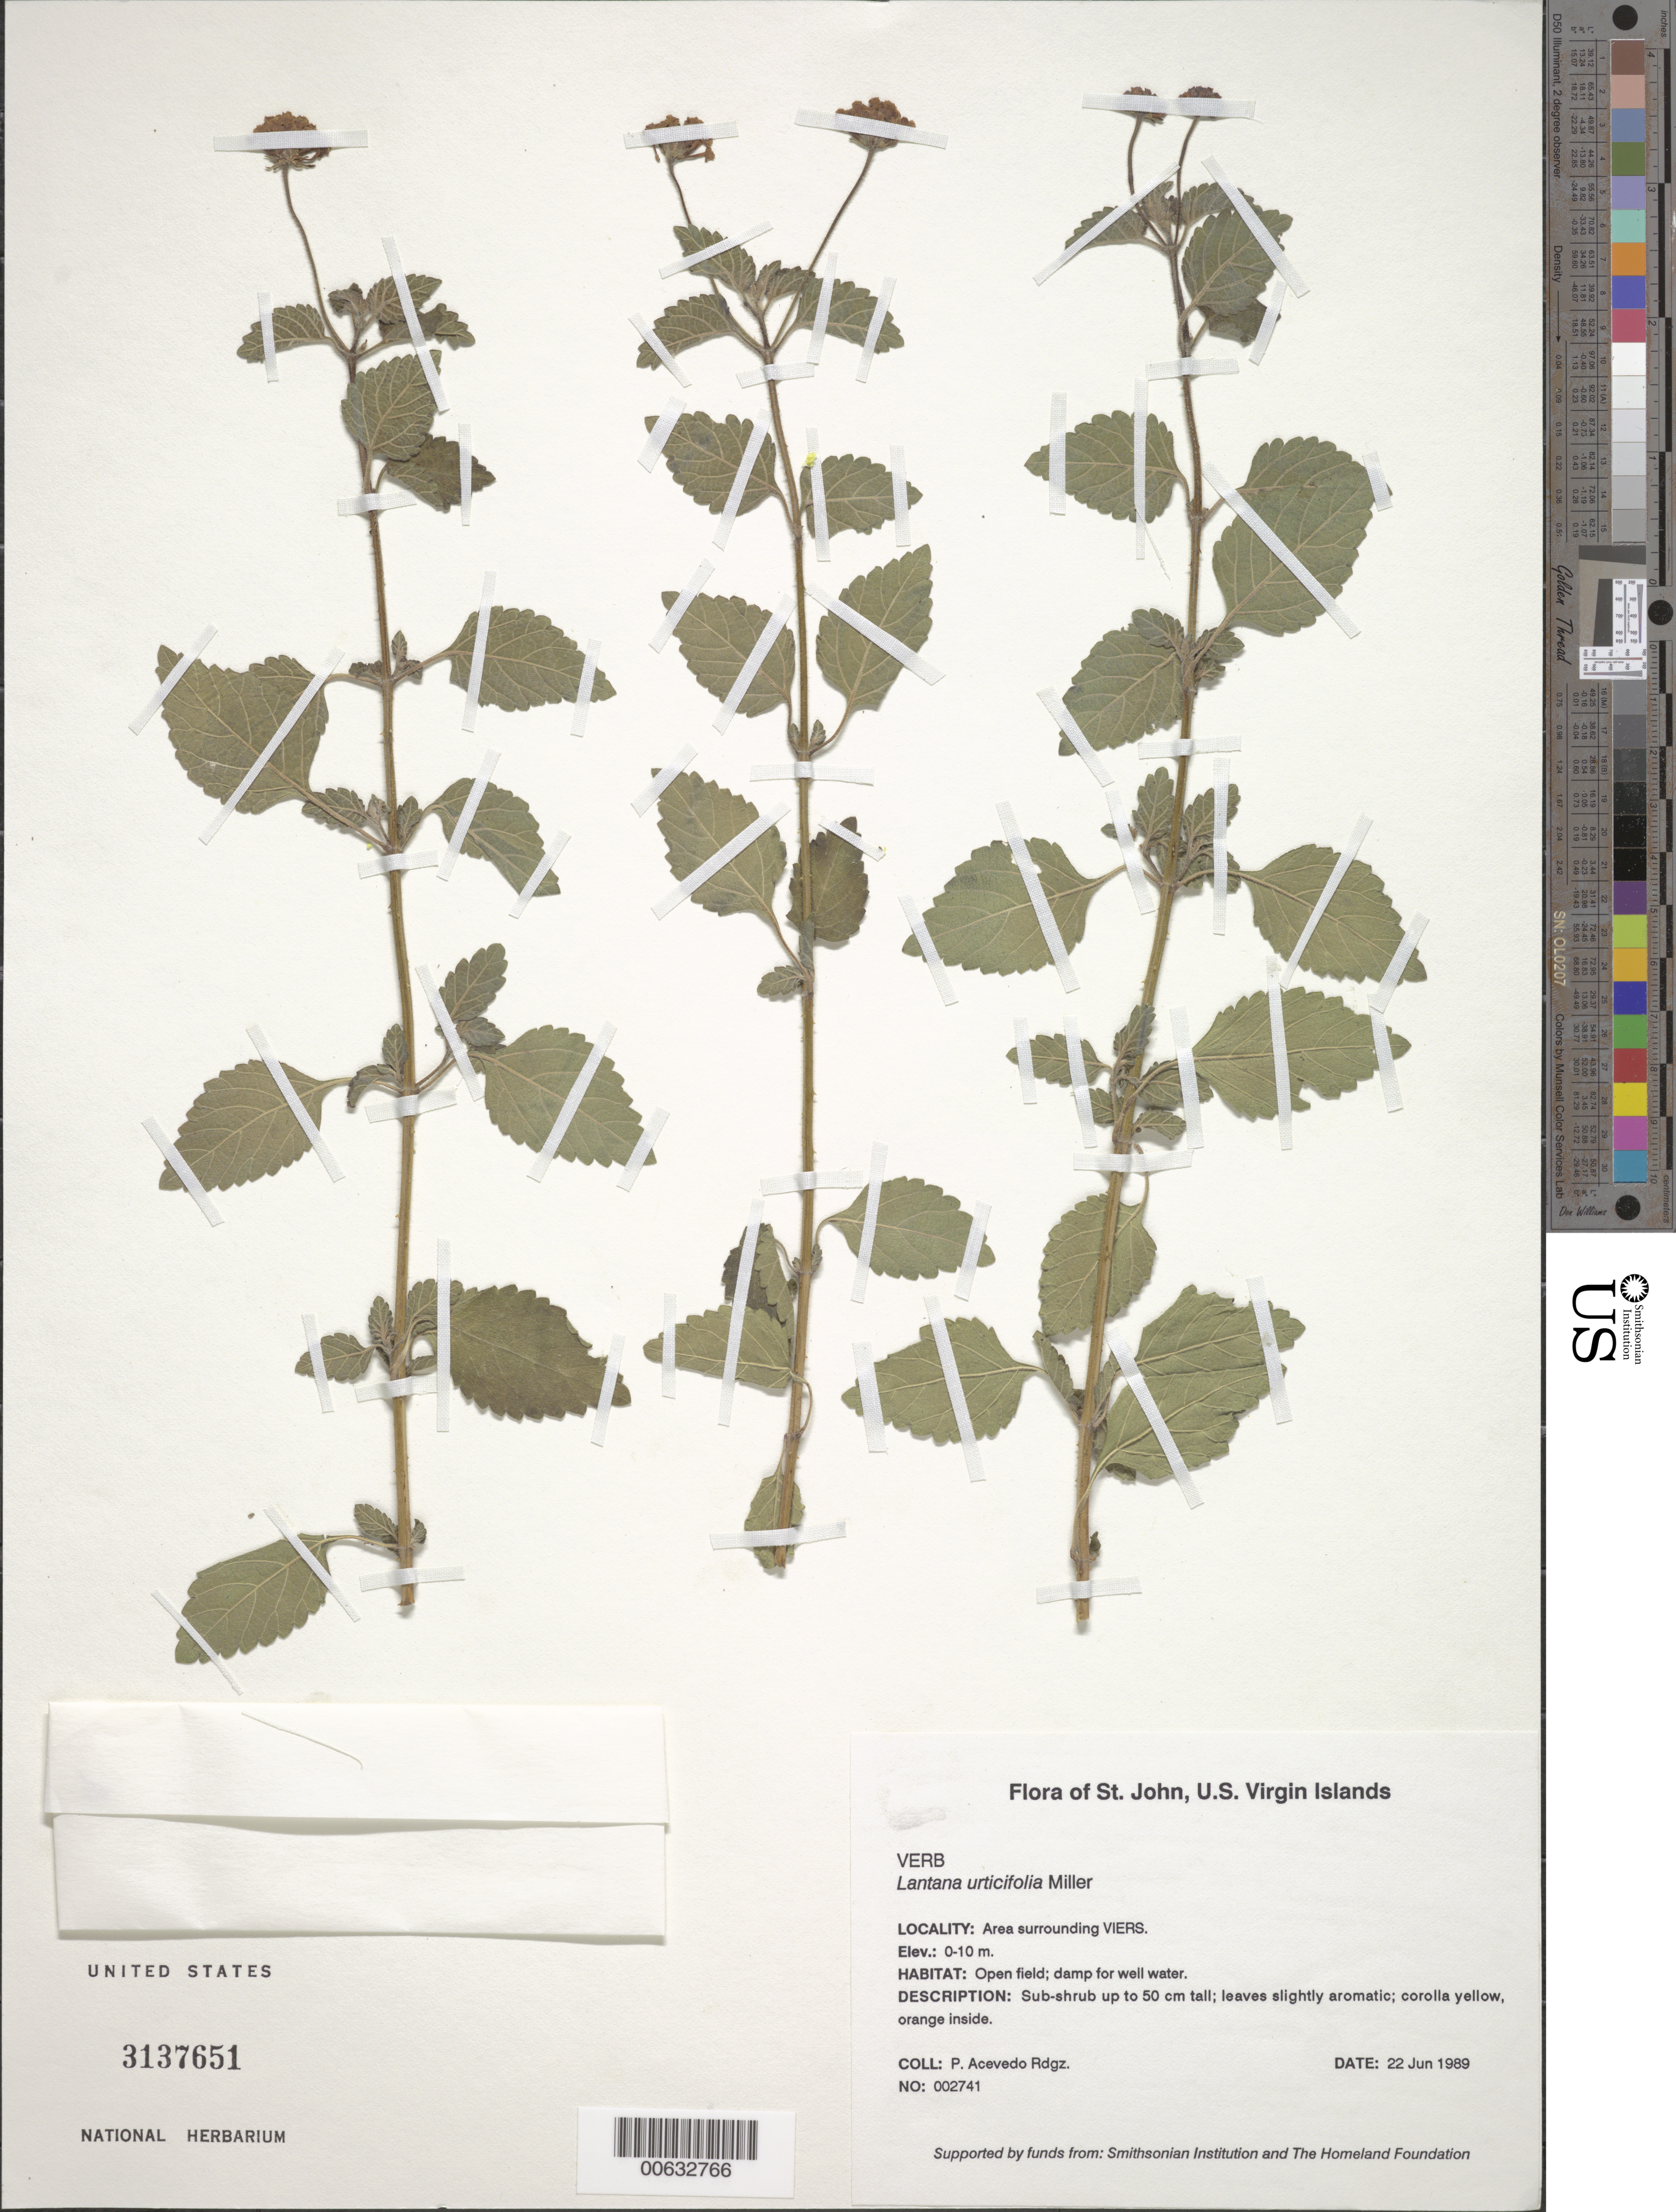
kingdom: Plantae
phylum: Tracheophyta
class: Magnoliopsida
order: Lamiales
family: Verbenaceae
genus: Lantana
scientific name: Lantana urticifolia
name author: Mill.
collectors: P. Acevedo-Rodr.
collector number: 002741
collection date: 1989-06-22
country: U.S. Virgin Islands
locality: St. John. Area surrounding VIERS.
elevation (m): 0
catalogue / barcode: US 3137651